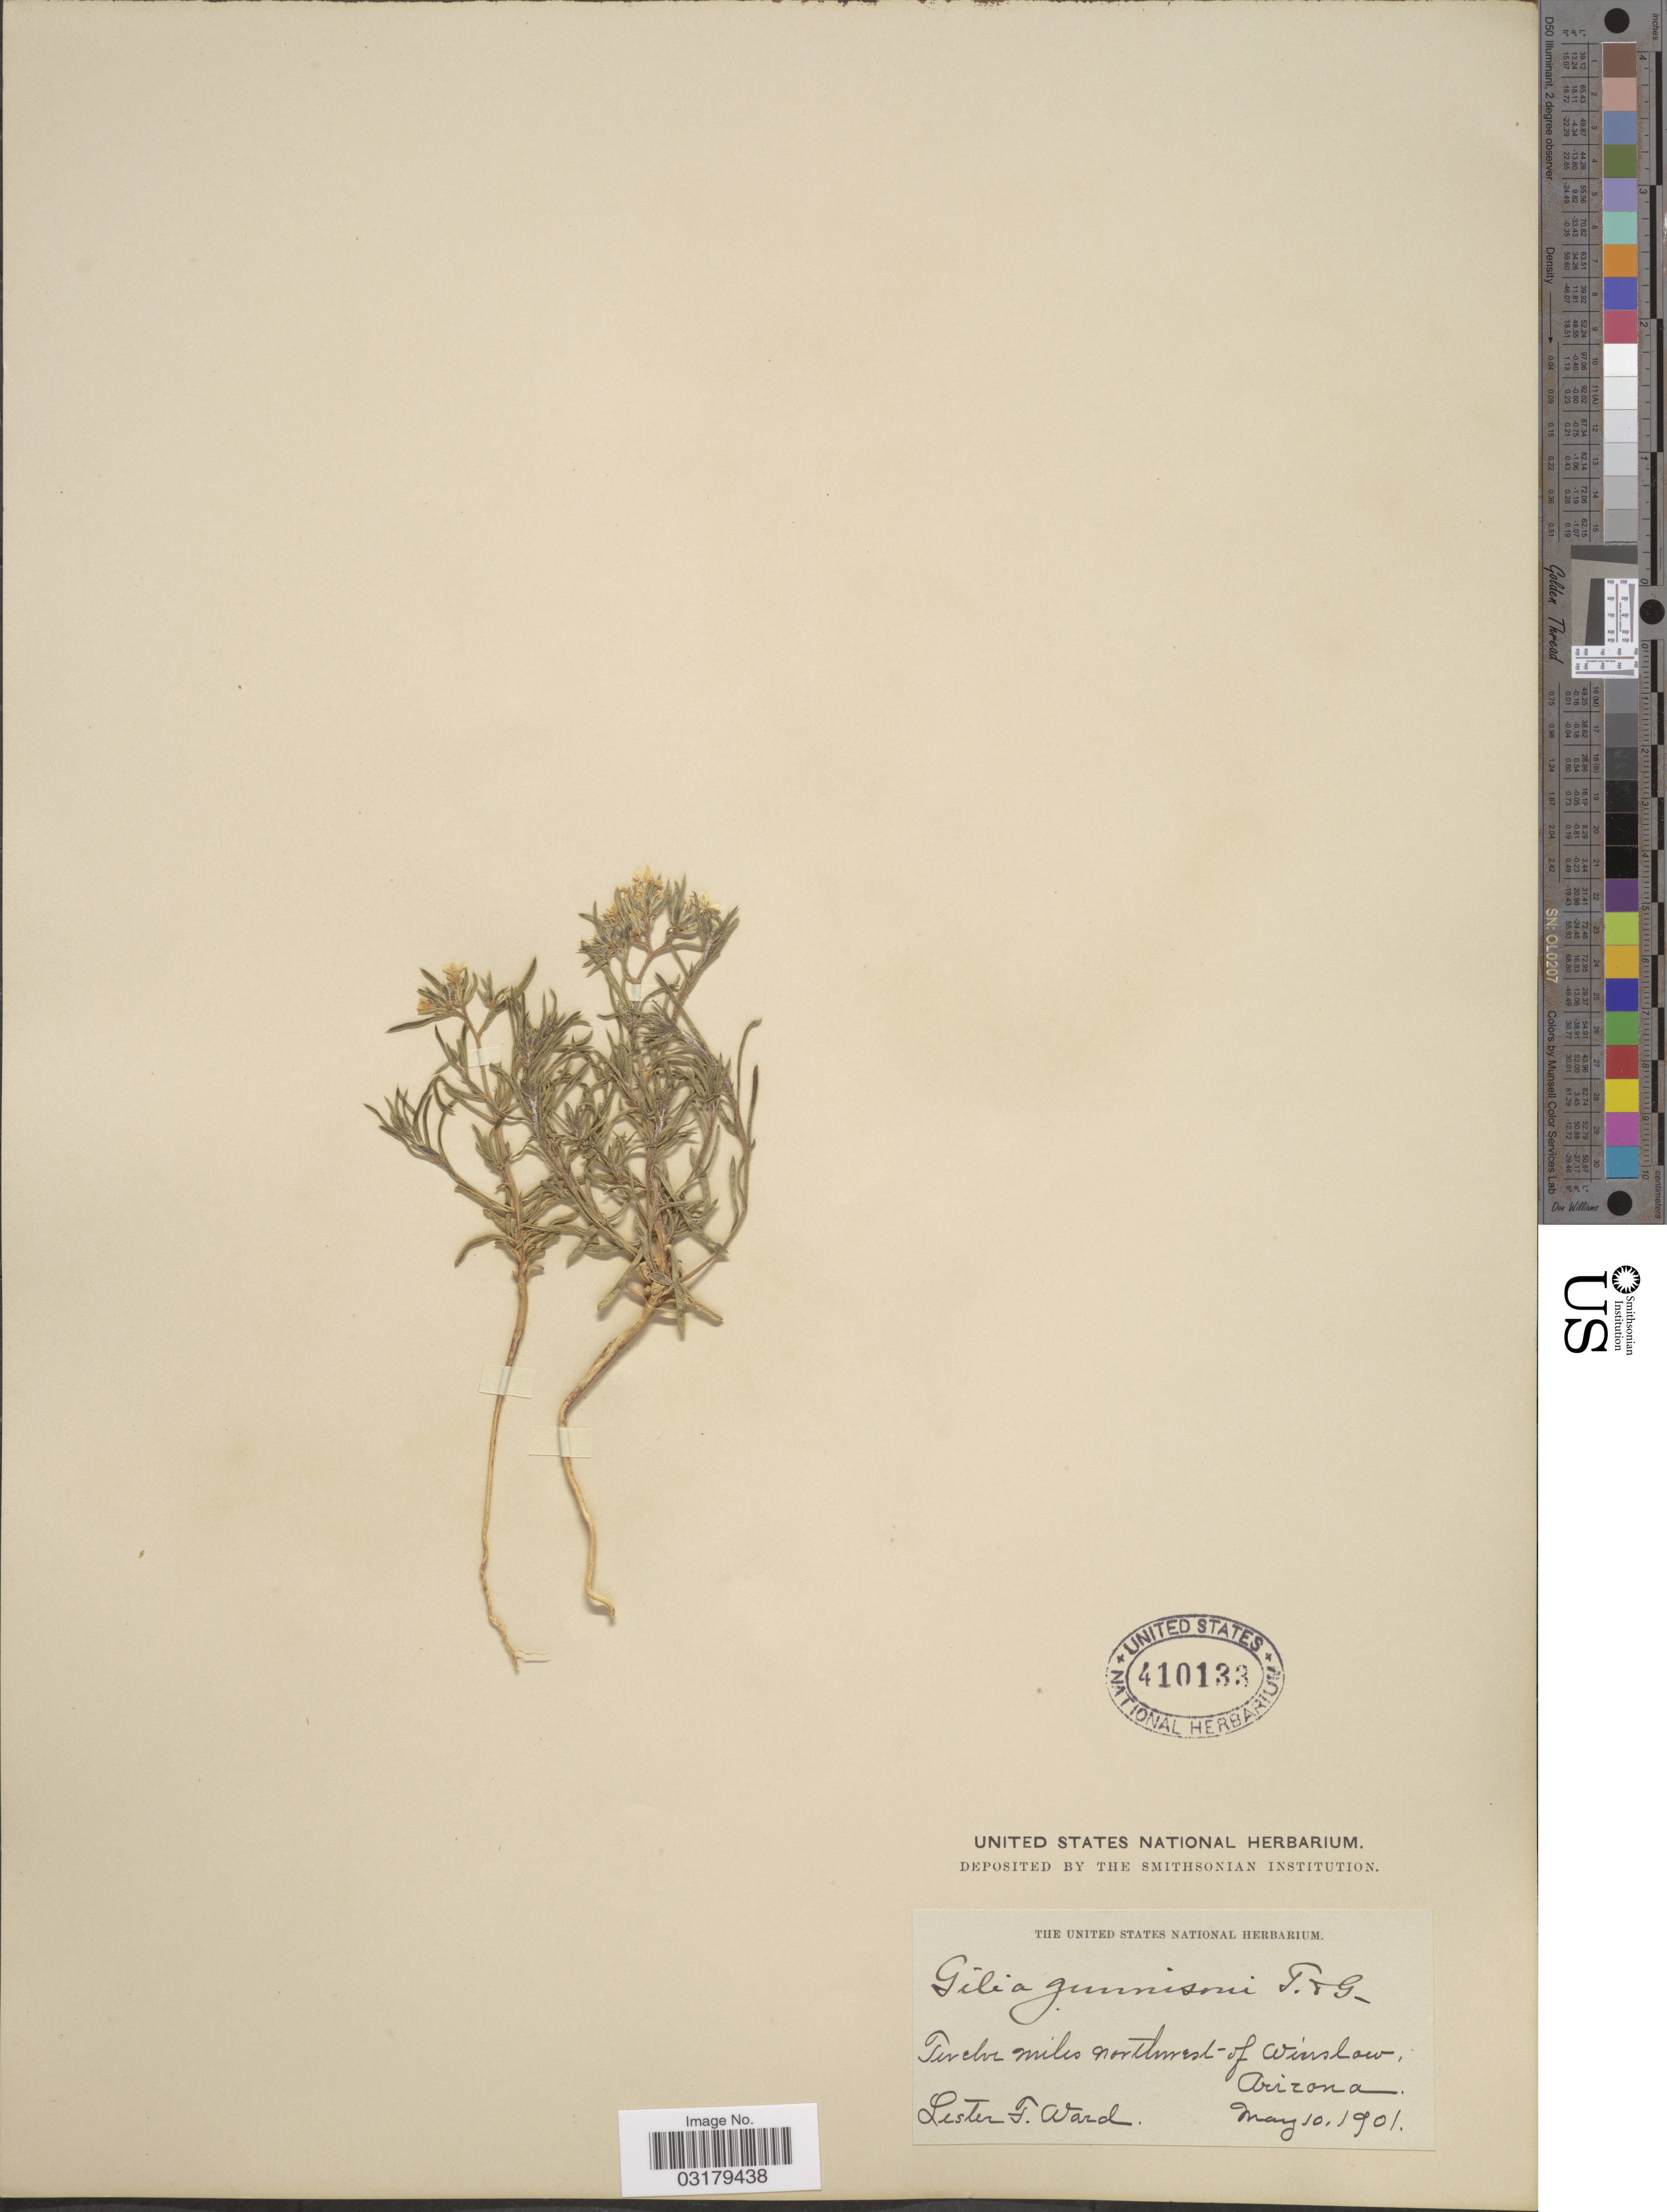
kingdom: Plantae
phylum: Tracheophyta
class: Magnoliopsida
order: Ericales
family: Polemoniaceae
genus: Ipomopsis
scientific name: Ipomopsis gunnisonii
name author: (Torr. & A. Gray) V.E. Grant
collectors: L. F. Ward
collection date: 1901-05-10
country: United States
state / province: Arizona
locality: Twelve miles northwest of Winslow.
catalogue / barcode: US 410133